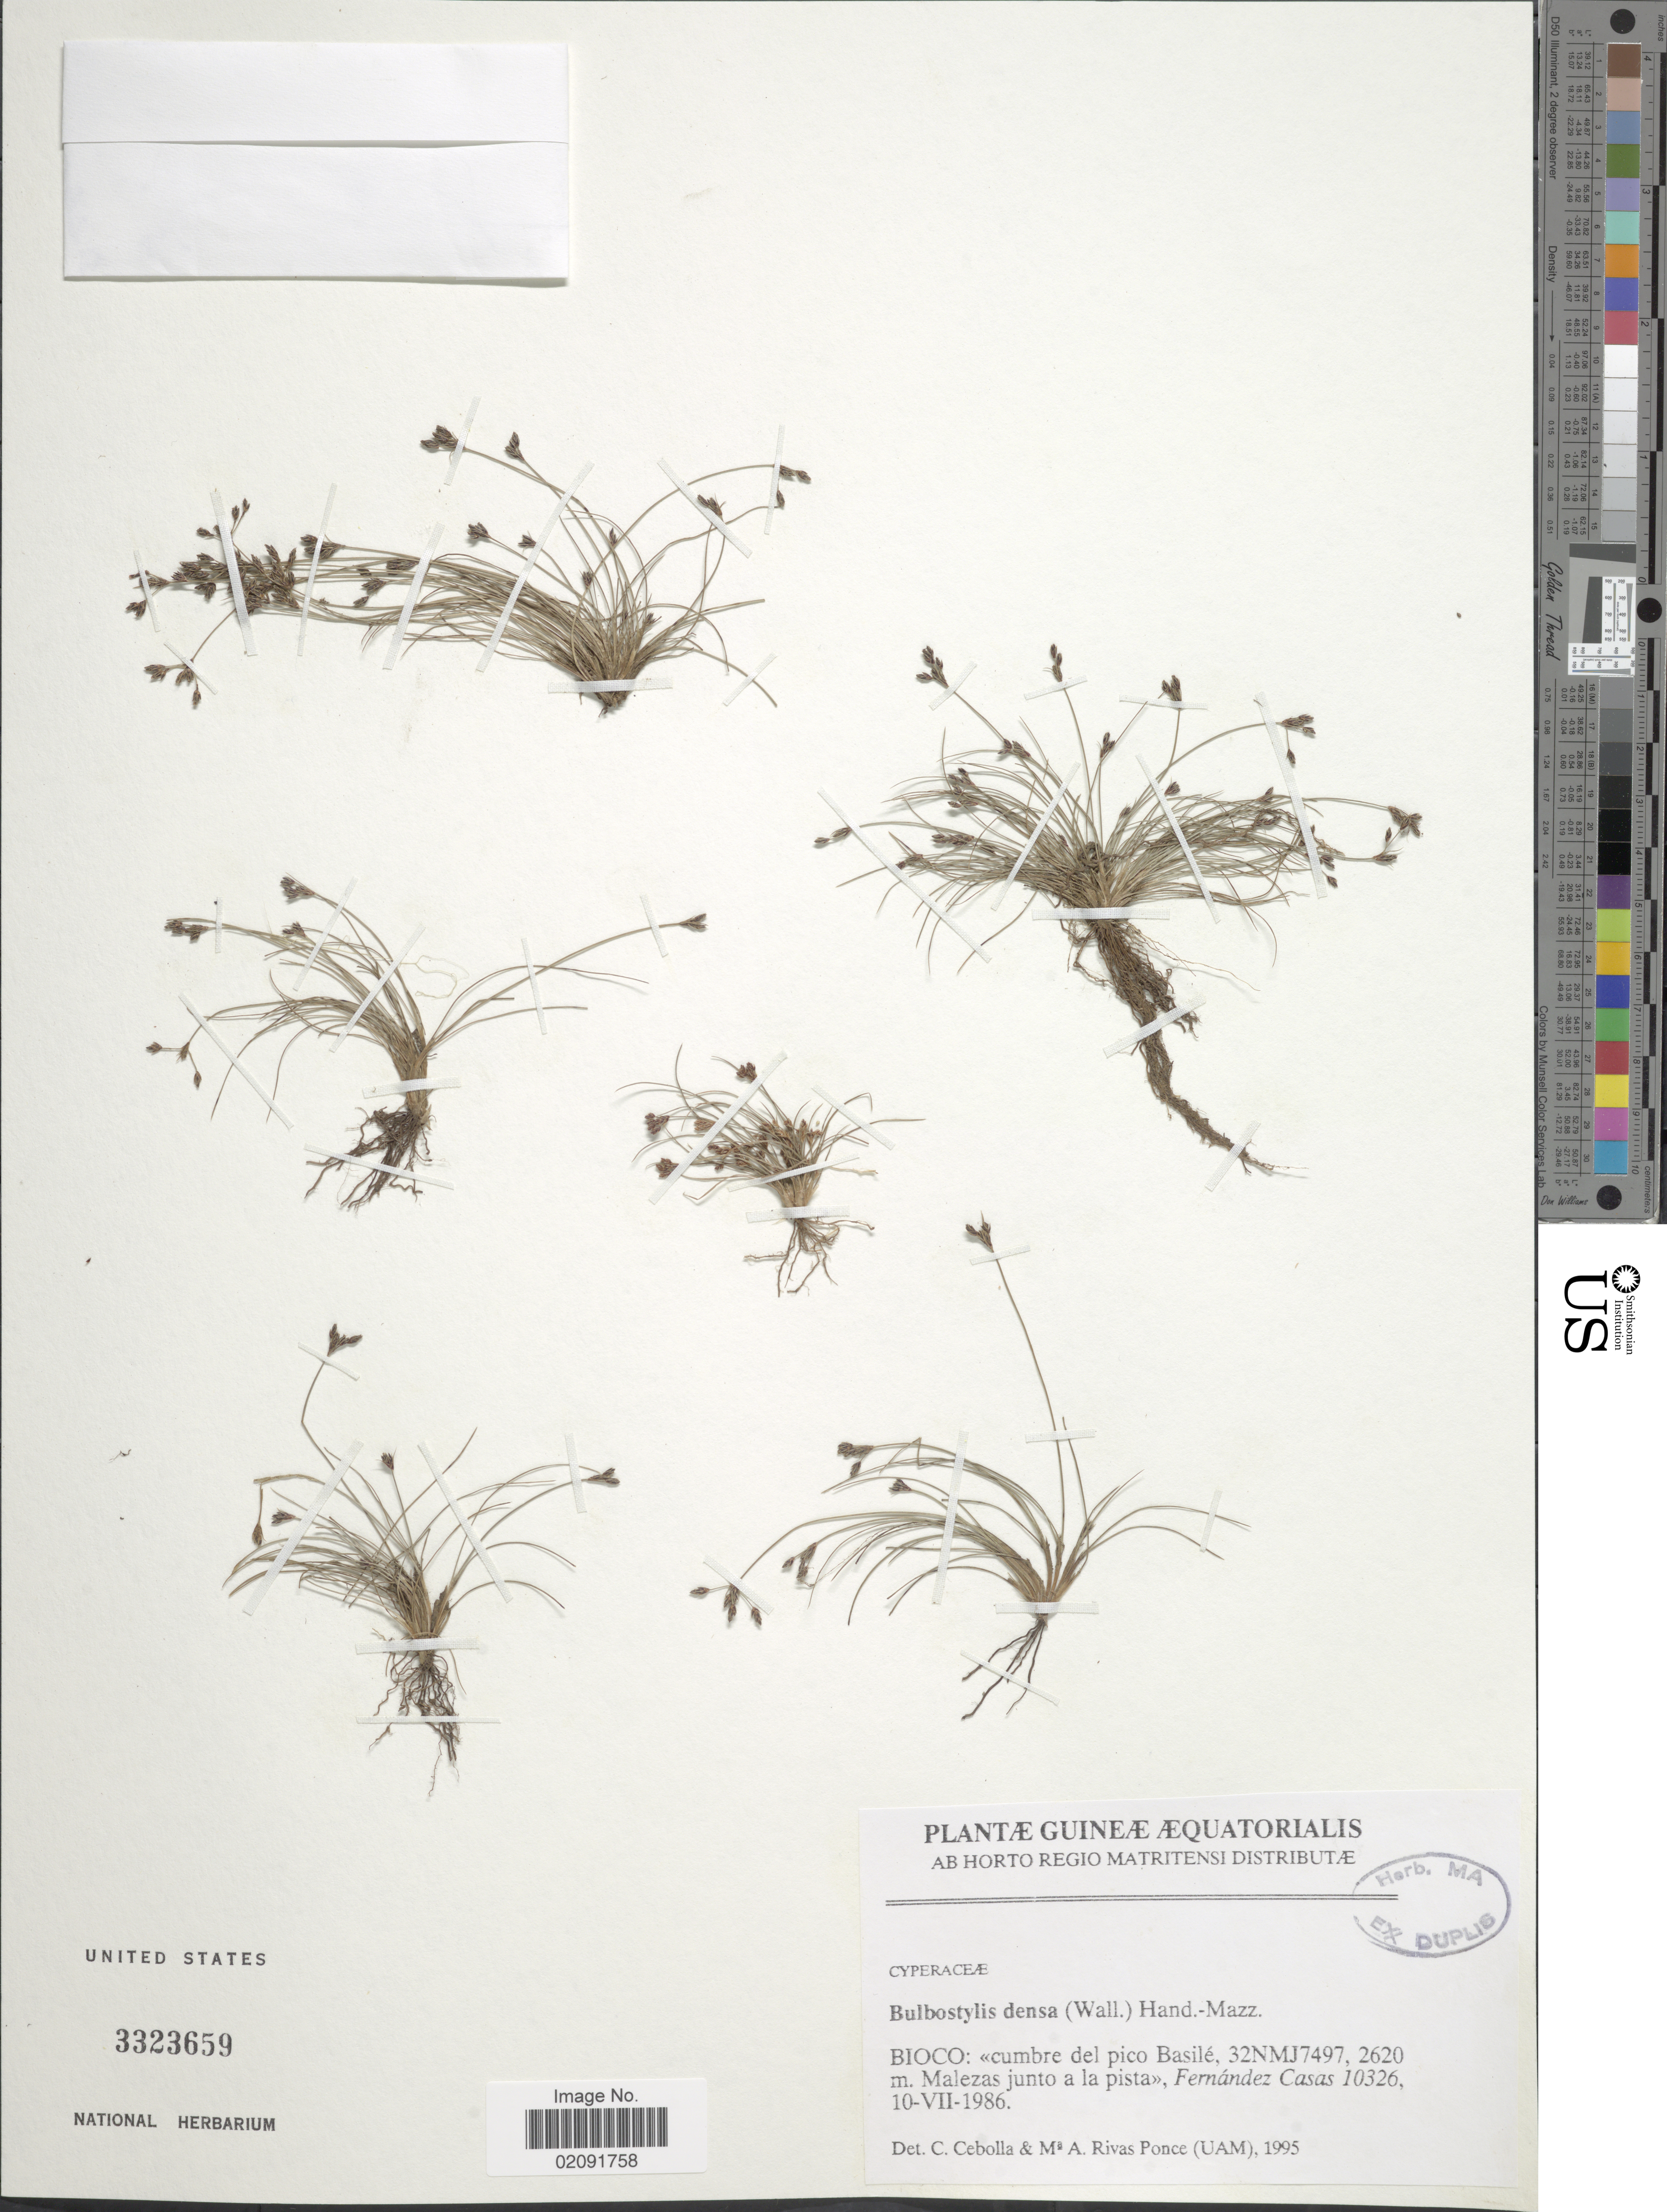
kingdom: Plantae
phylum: Tracheophyta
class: Liliopsida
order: Poales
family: Cyperaceae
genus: Bulbostylis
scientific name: Bulbostylis densa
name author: (Wall.) Hand.-Mazz.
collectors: F. Casas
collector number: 10326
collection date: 1986-07-10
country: Equatorial Guinea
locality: Bioco: <<cumbre del pico Basilé, 32NMJ7497. Malezas junto a la pista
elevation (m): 2620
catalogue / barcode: US 3323659